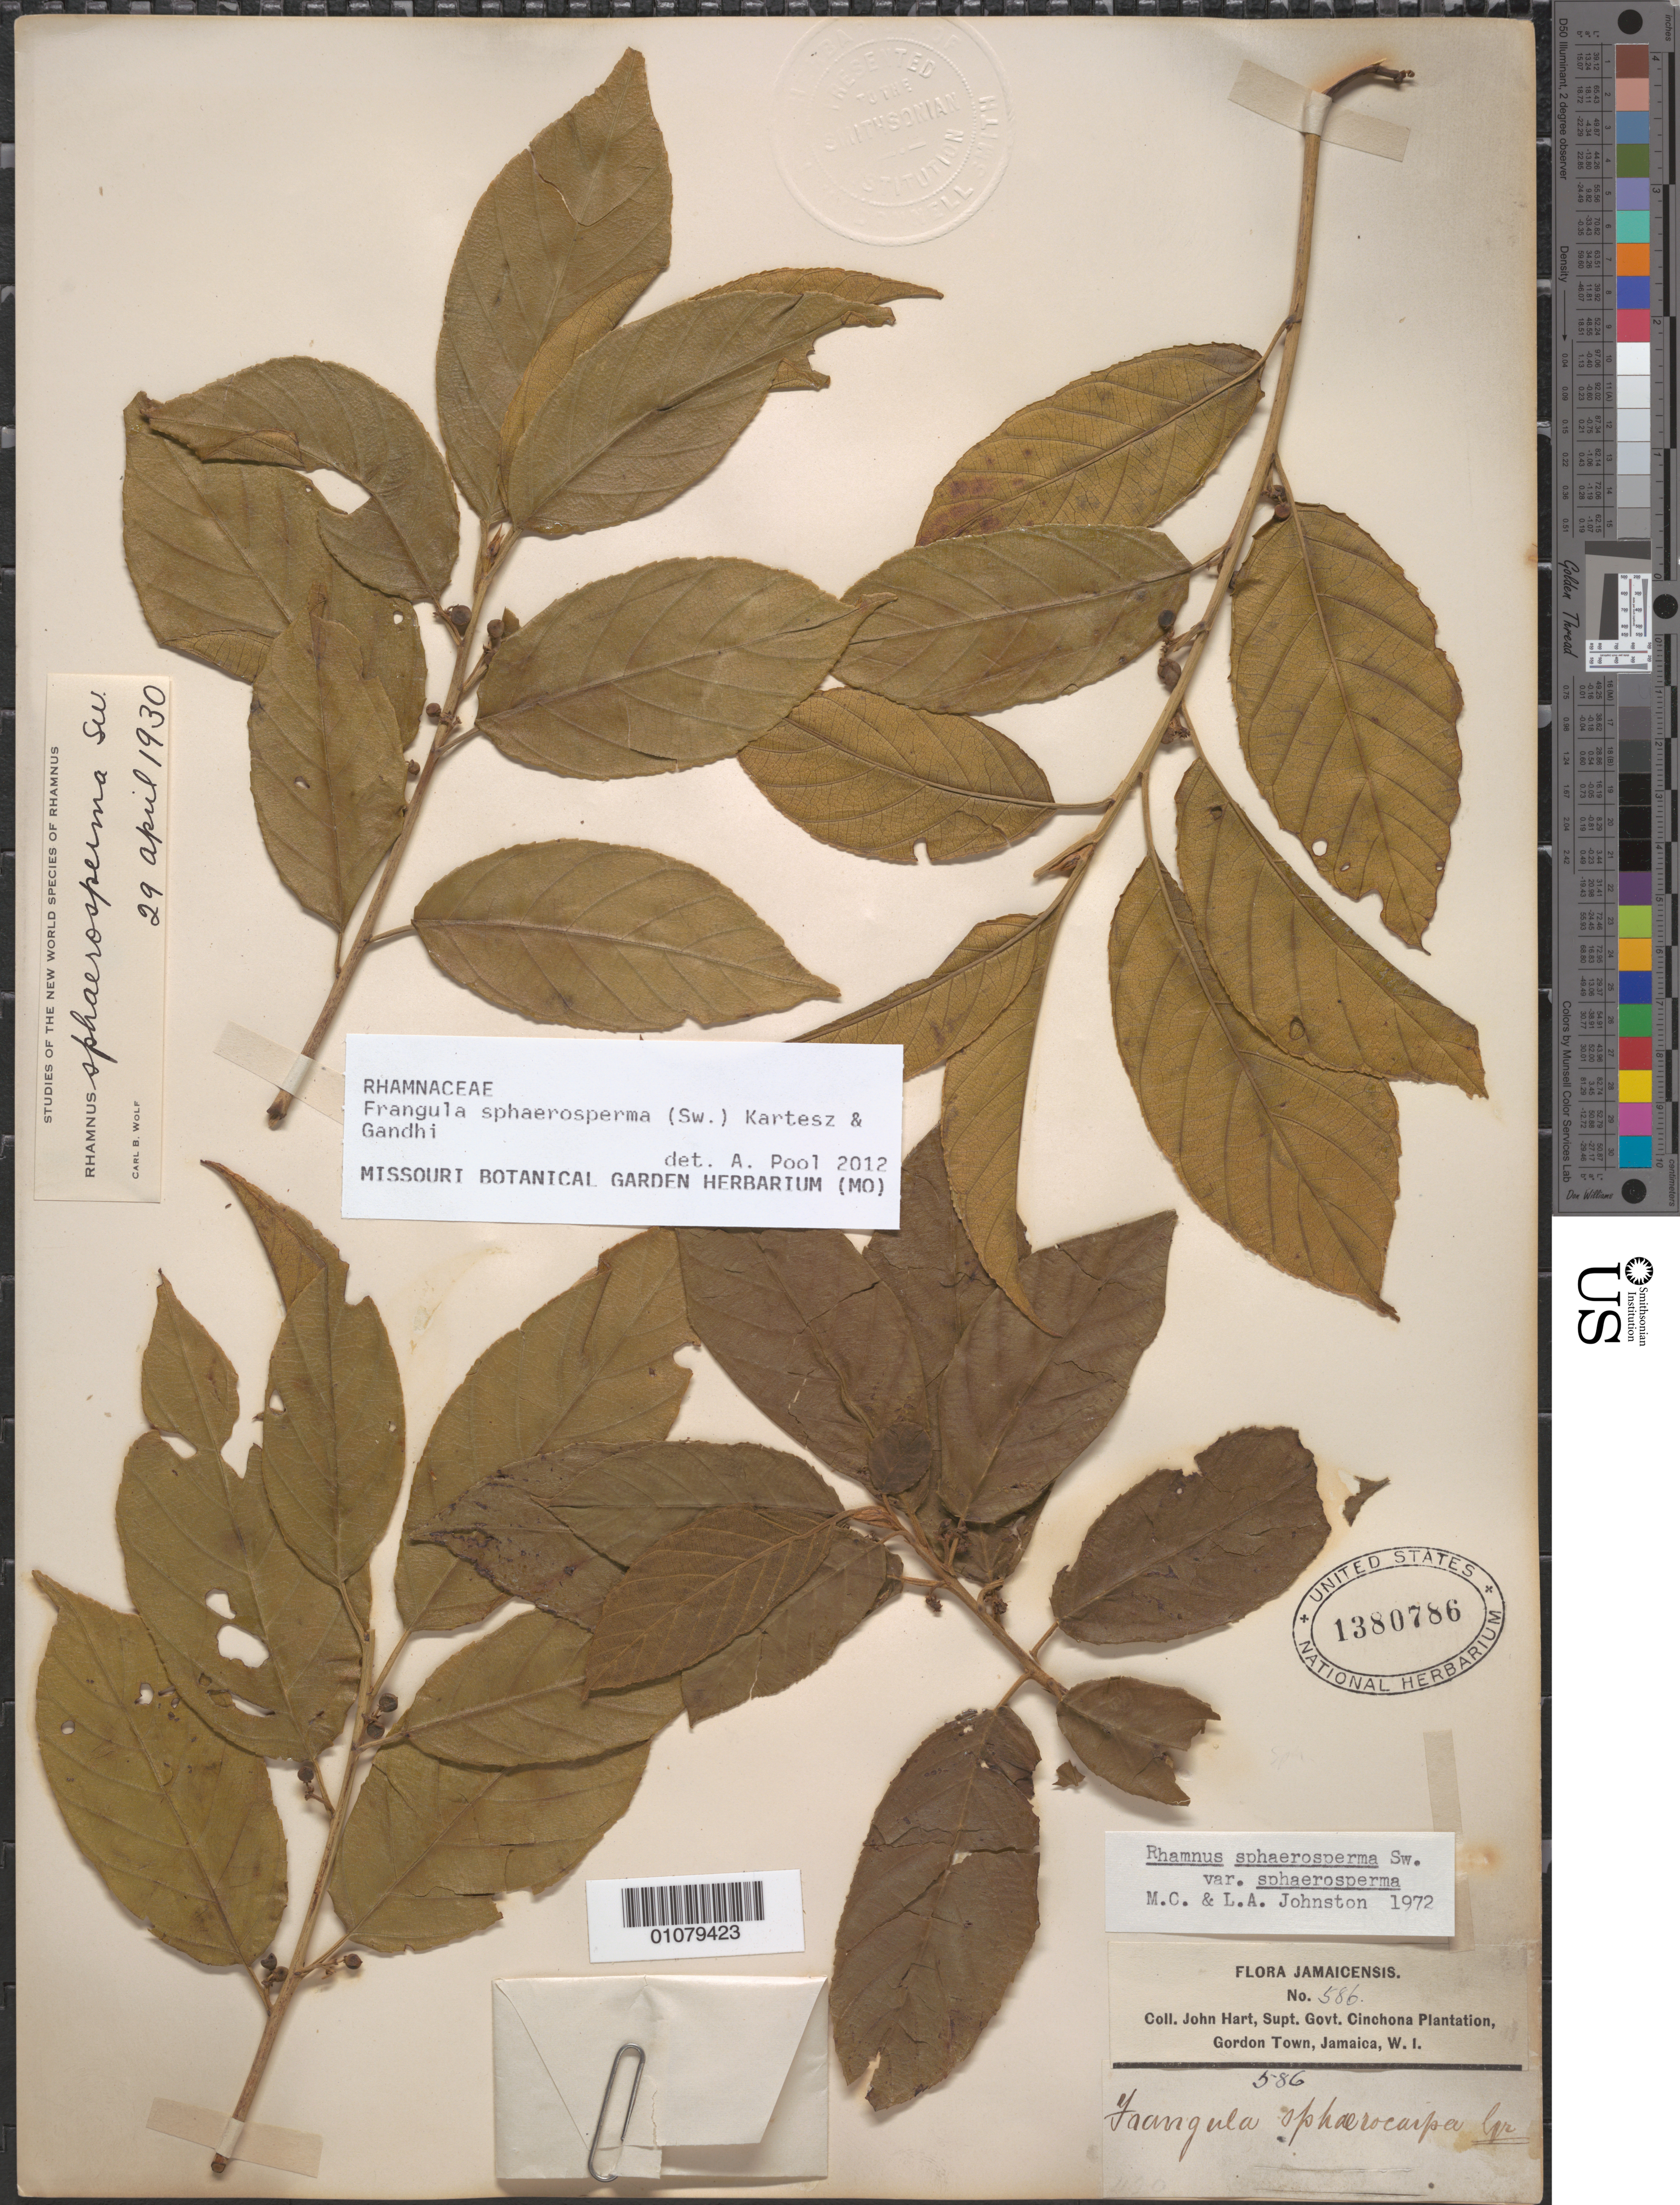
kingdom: Plantae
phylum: Tracheophyta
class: Magnoliopsida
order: Rosales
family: Rhamnaceae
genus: Frangula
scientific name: Frangula sphaerosperma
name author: (Sw.) Kartesz & Gandhi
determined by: Pool, A., (MO), Missouri Botanical Garden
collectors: J. Hart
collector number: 586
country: Jamaica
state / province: Saint Andrew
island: Jamaica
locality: Supt. Gov. Cinchona Plantation, Gordon Town, Jamaica.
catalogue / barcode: US 1380786